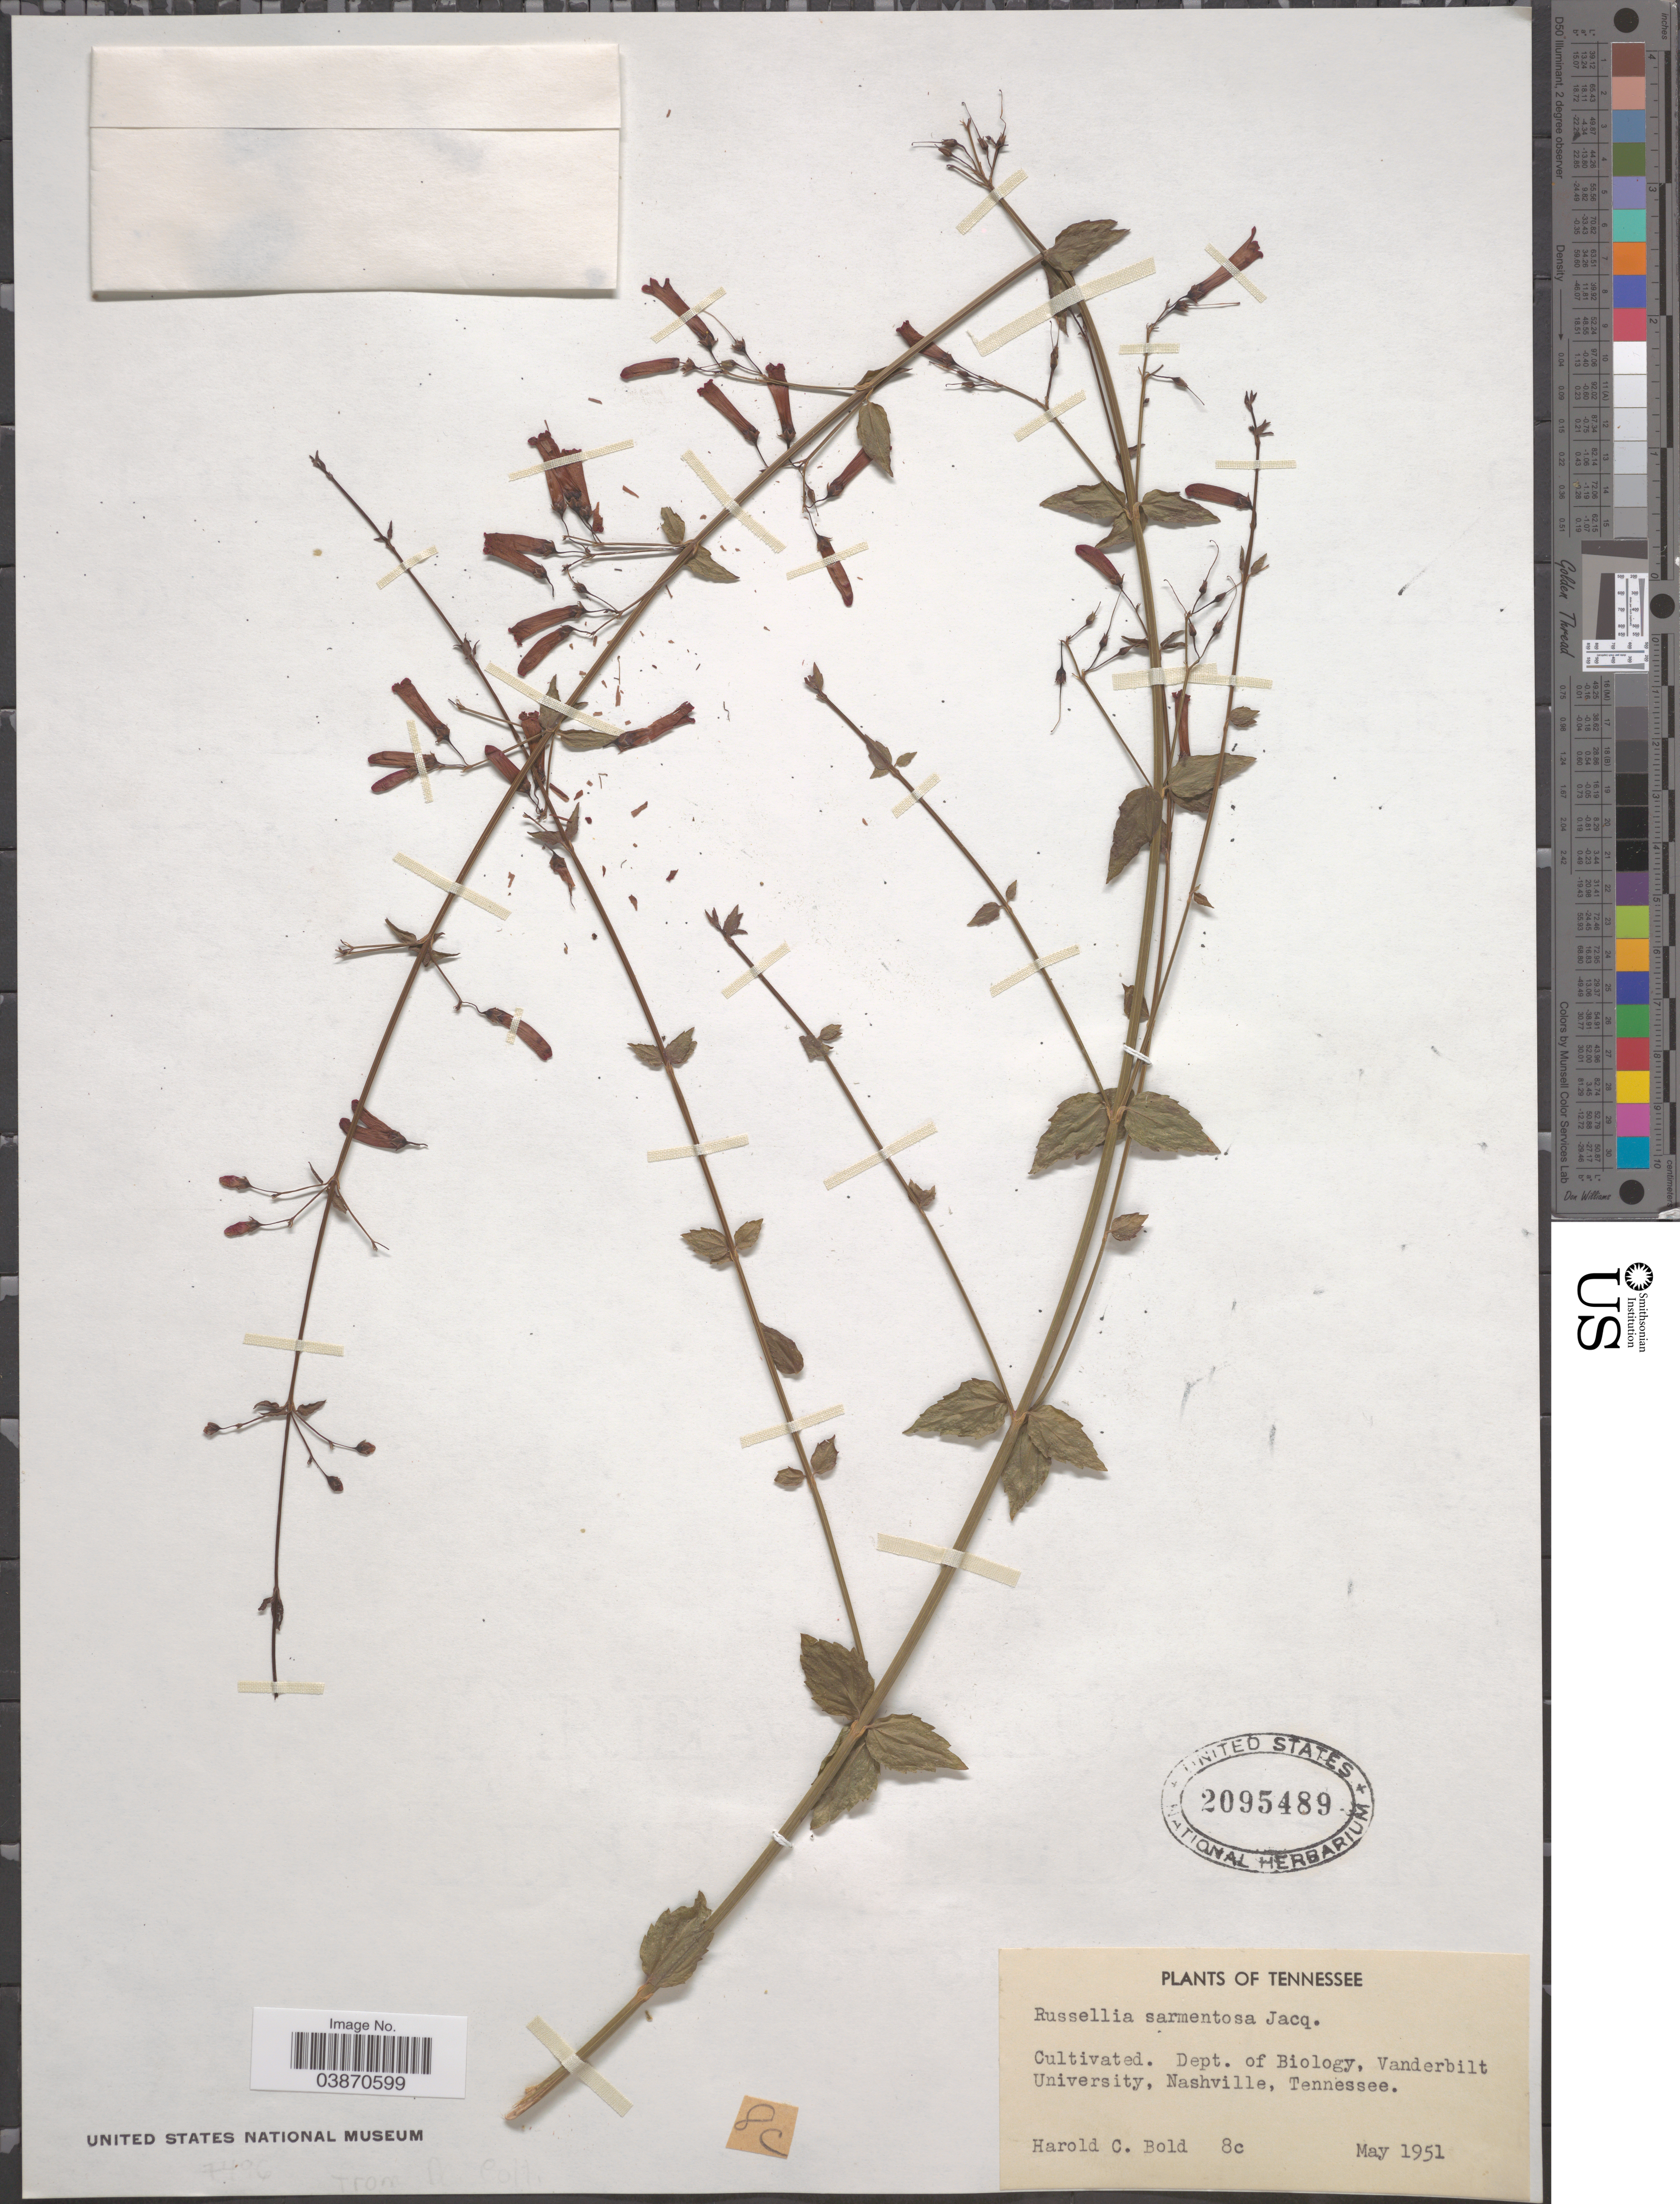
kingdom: Plantae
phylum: Tracheophyta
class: Magnoliopsida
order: Lamiales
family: Plantaginaceae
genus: Russelia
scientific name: Russelia equisetiformis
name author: Schltdl. & Cham.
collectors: H. Bold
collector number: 8c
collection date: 1951-05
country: United States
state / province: Tennessee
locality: Dept. of Biology, Vanderbilt University, Nashville.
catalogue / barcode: US 2095489